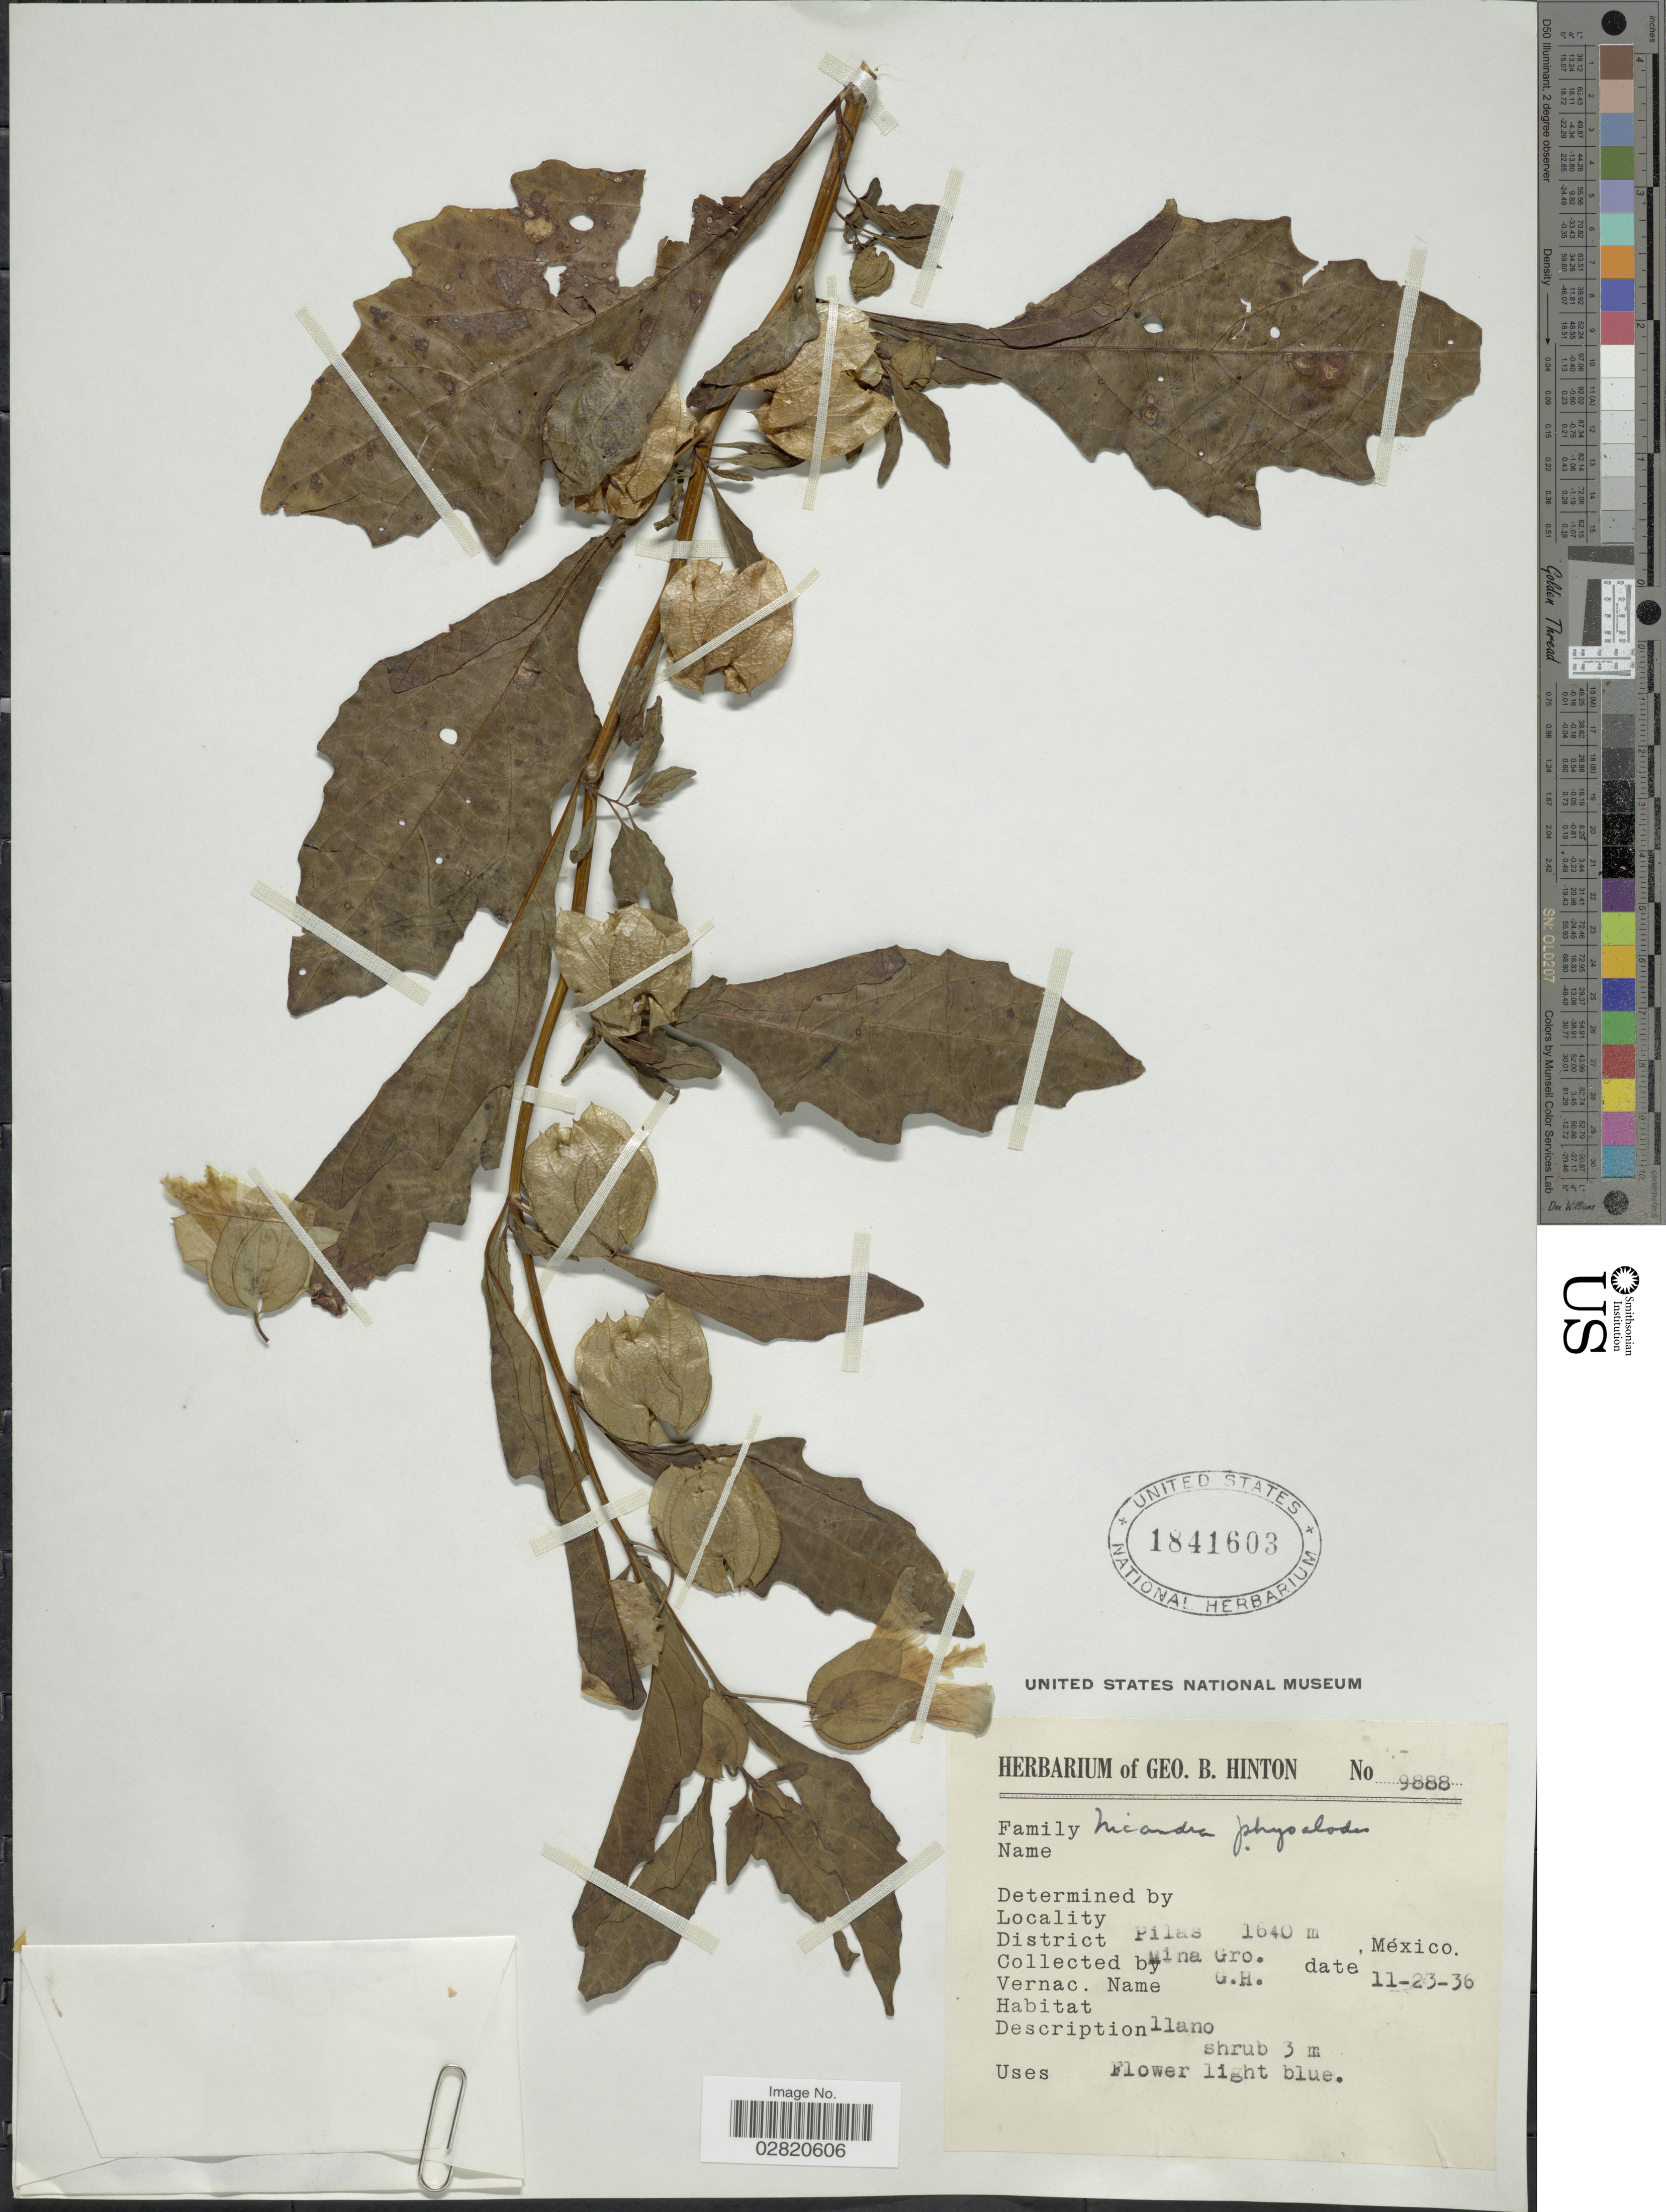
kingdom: Plantae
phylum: Tracheophyta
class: Magnoliopsida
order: Solanales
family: Solanaceae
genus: Nicandra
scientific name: Nicandra physalodes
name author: (L.) Gaertn.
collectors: G. B. Hinton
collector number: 9888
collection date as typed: Transcribed d/m/y: 23/11/36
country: Mexico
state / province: Guerrero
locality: District Pilas. Mina Gro.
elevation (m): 1640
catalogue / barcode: US 1841603